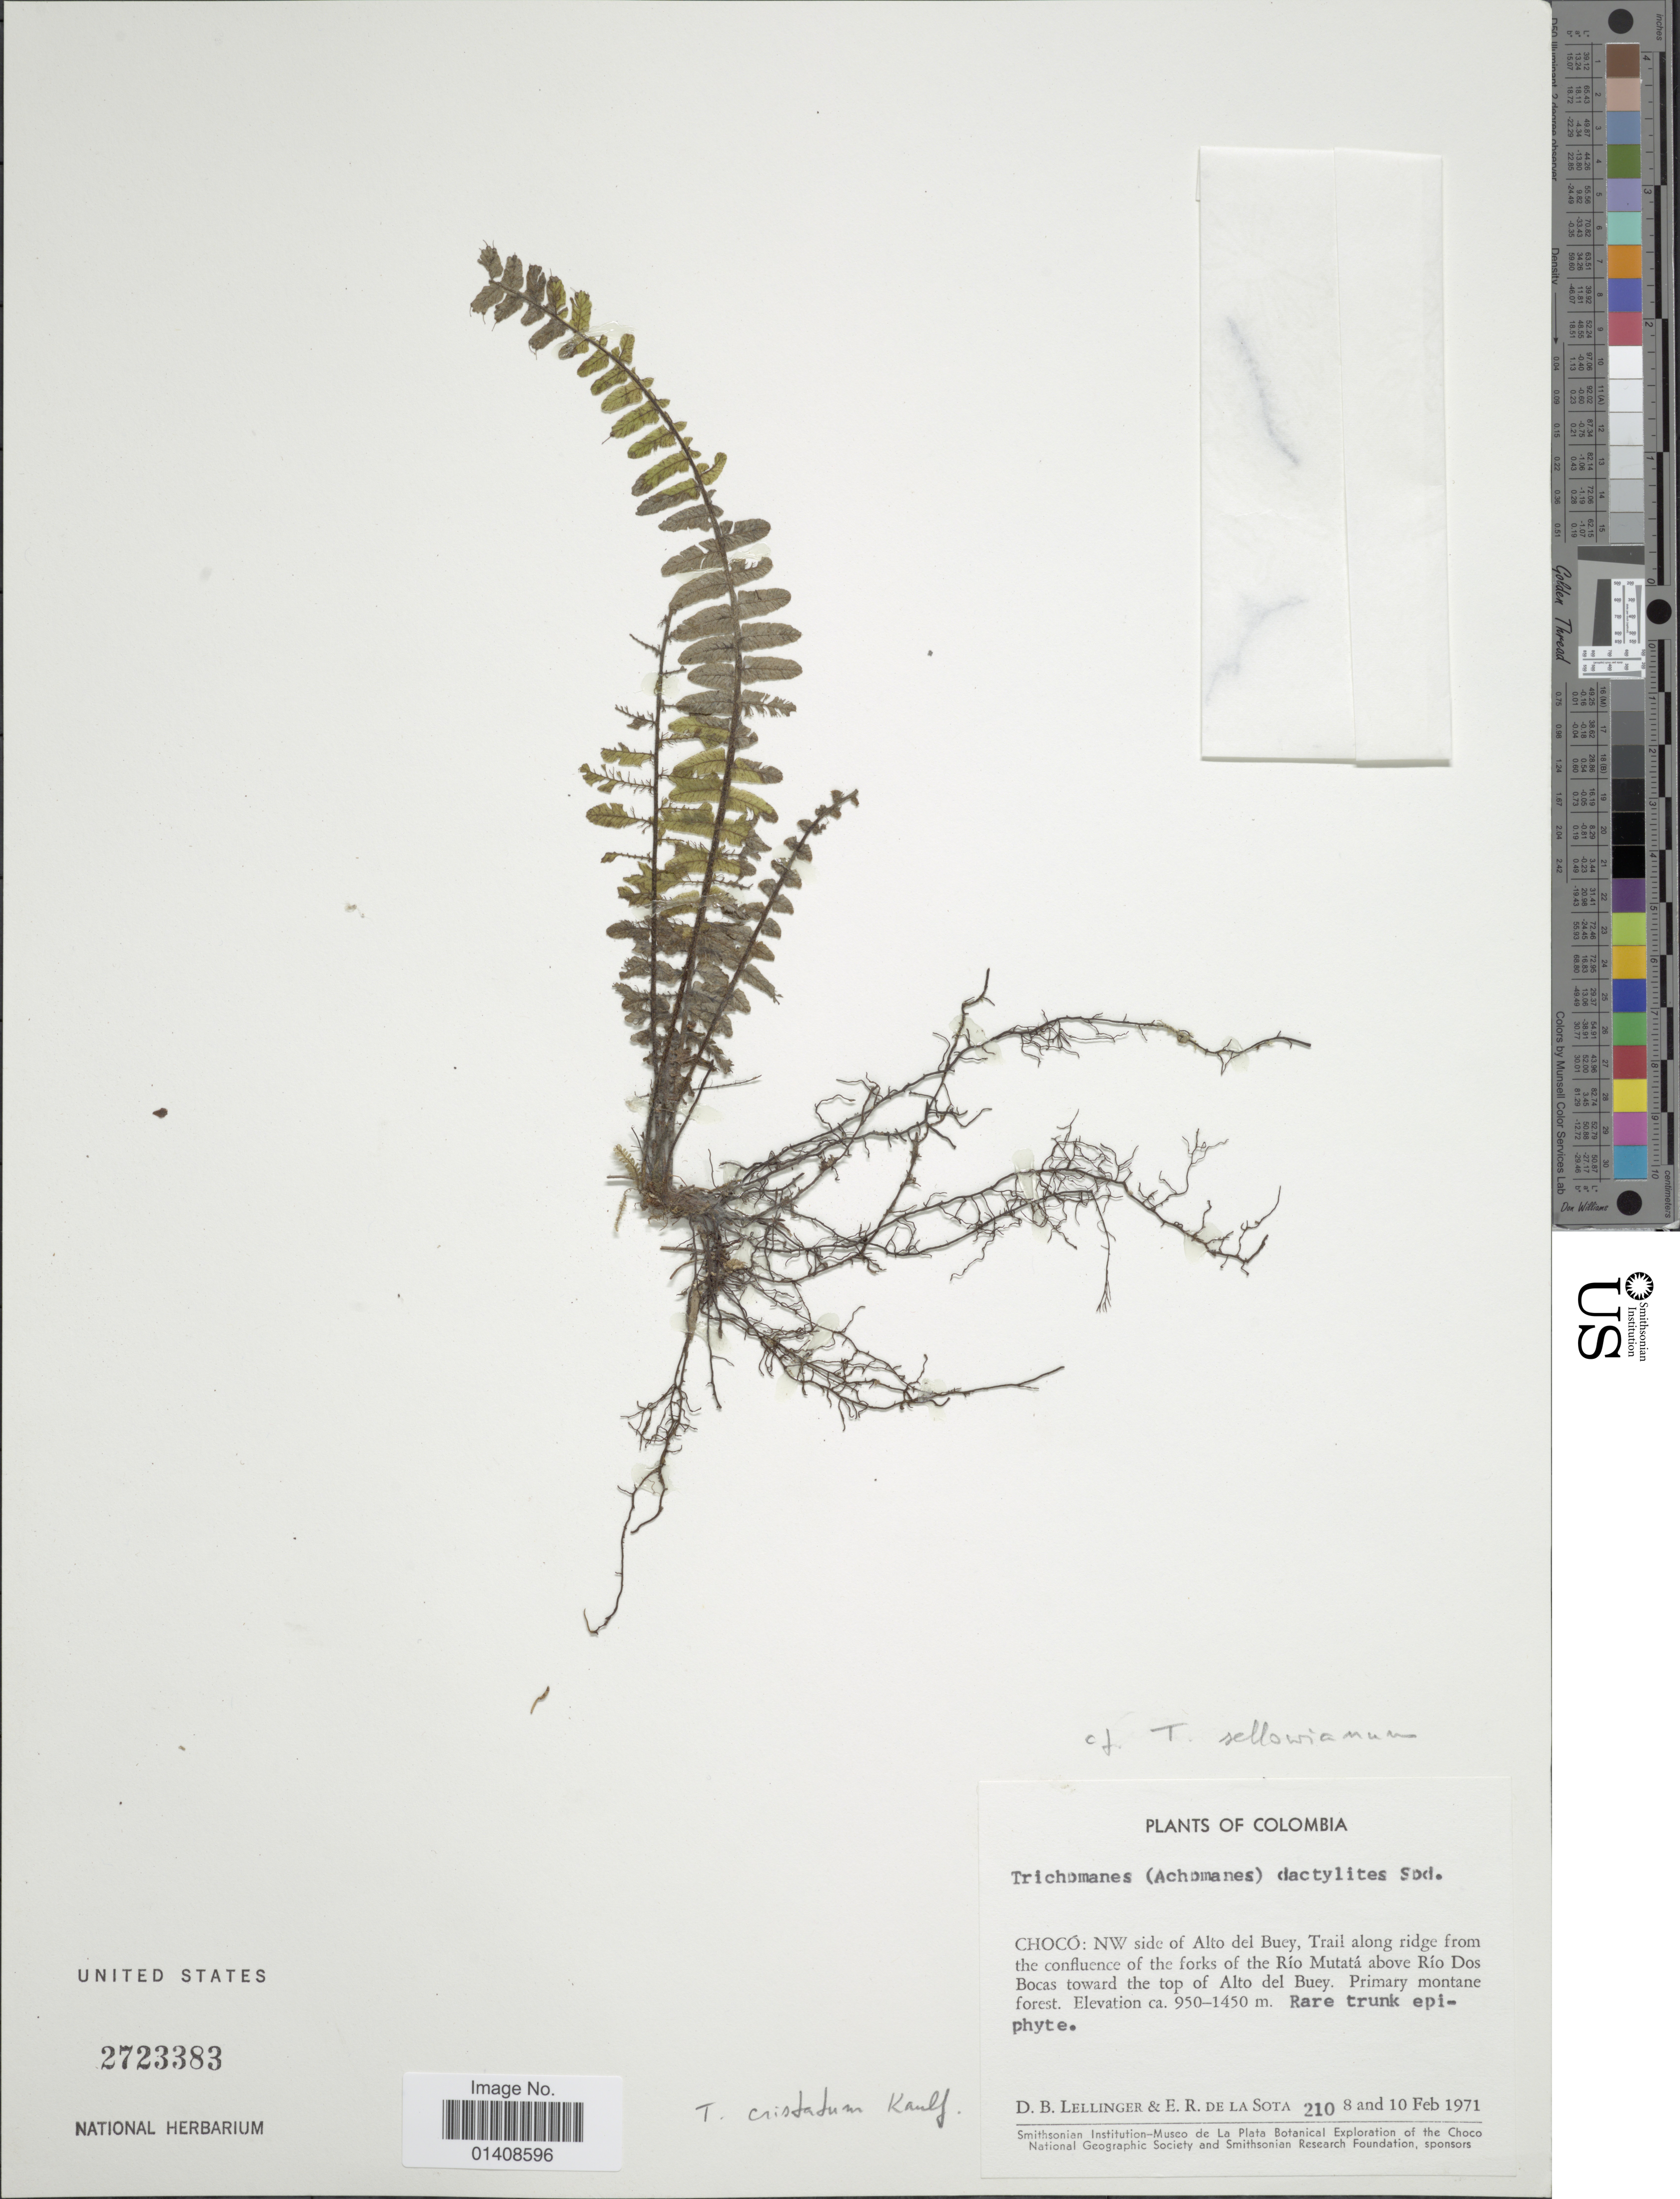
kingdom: Plantae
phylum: Tracheophyta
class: Polypodiopsida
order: Hymenophyllales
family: Hymenophyllaceae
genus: Trichomanes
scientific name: Trichomanes cristatum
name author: Kaulf.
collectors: D. B. Lellinger & E. R. de la Sota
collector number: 210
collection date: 1971-02-08/1971-02-10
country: Colombia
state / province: Chocó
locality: NW side of Alto del Buey, Trail along ridge from the confluence of the forks of the Rio Muata above Rio Dos Bocas toward the top of Alto del Buey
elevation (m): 950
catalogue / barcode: US 2723383